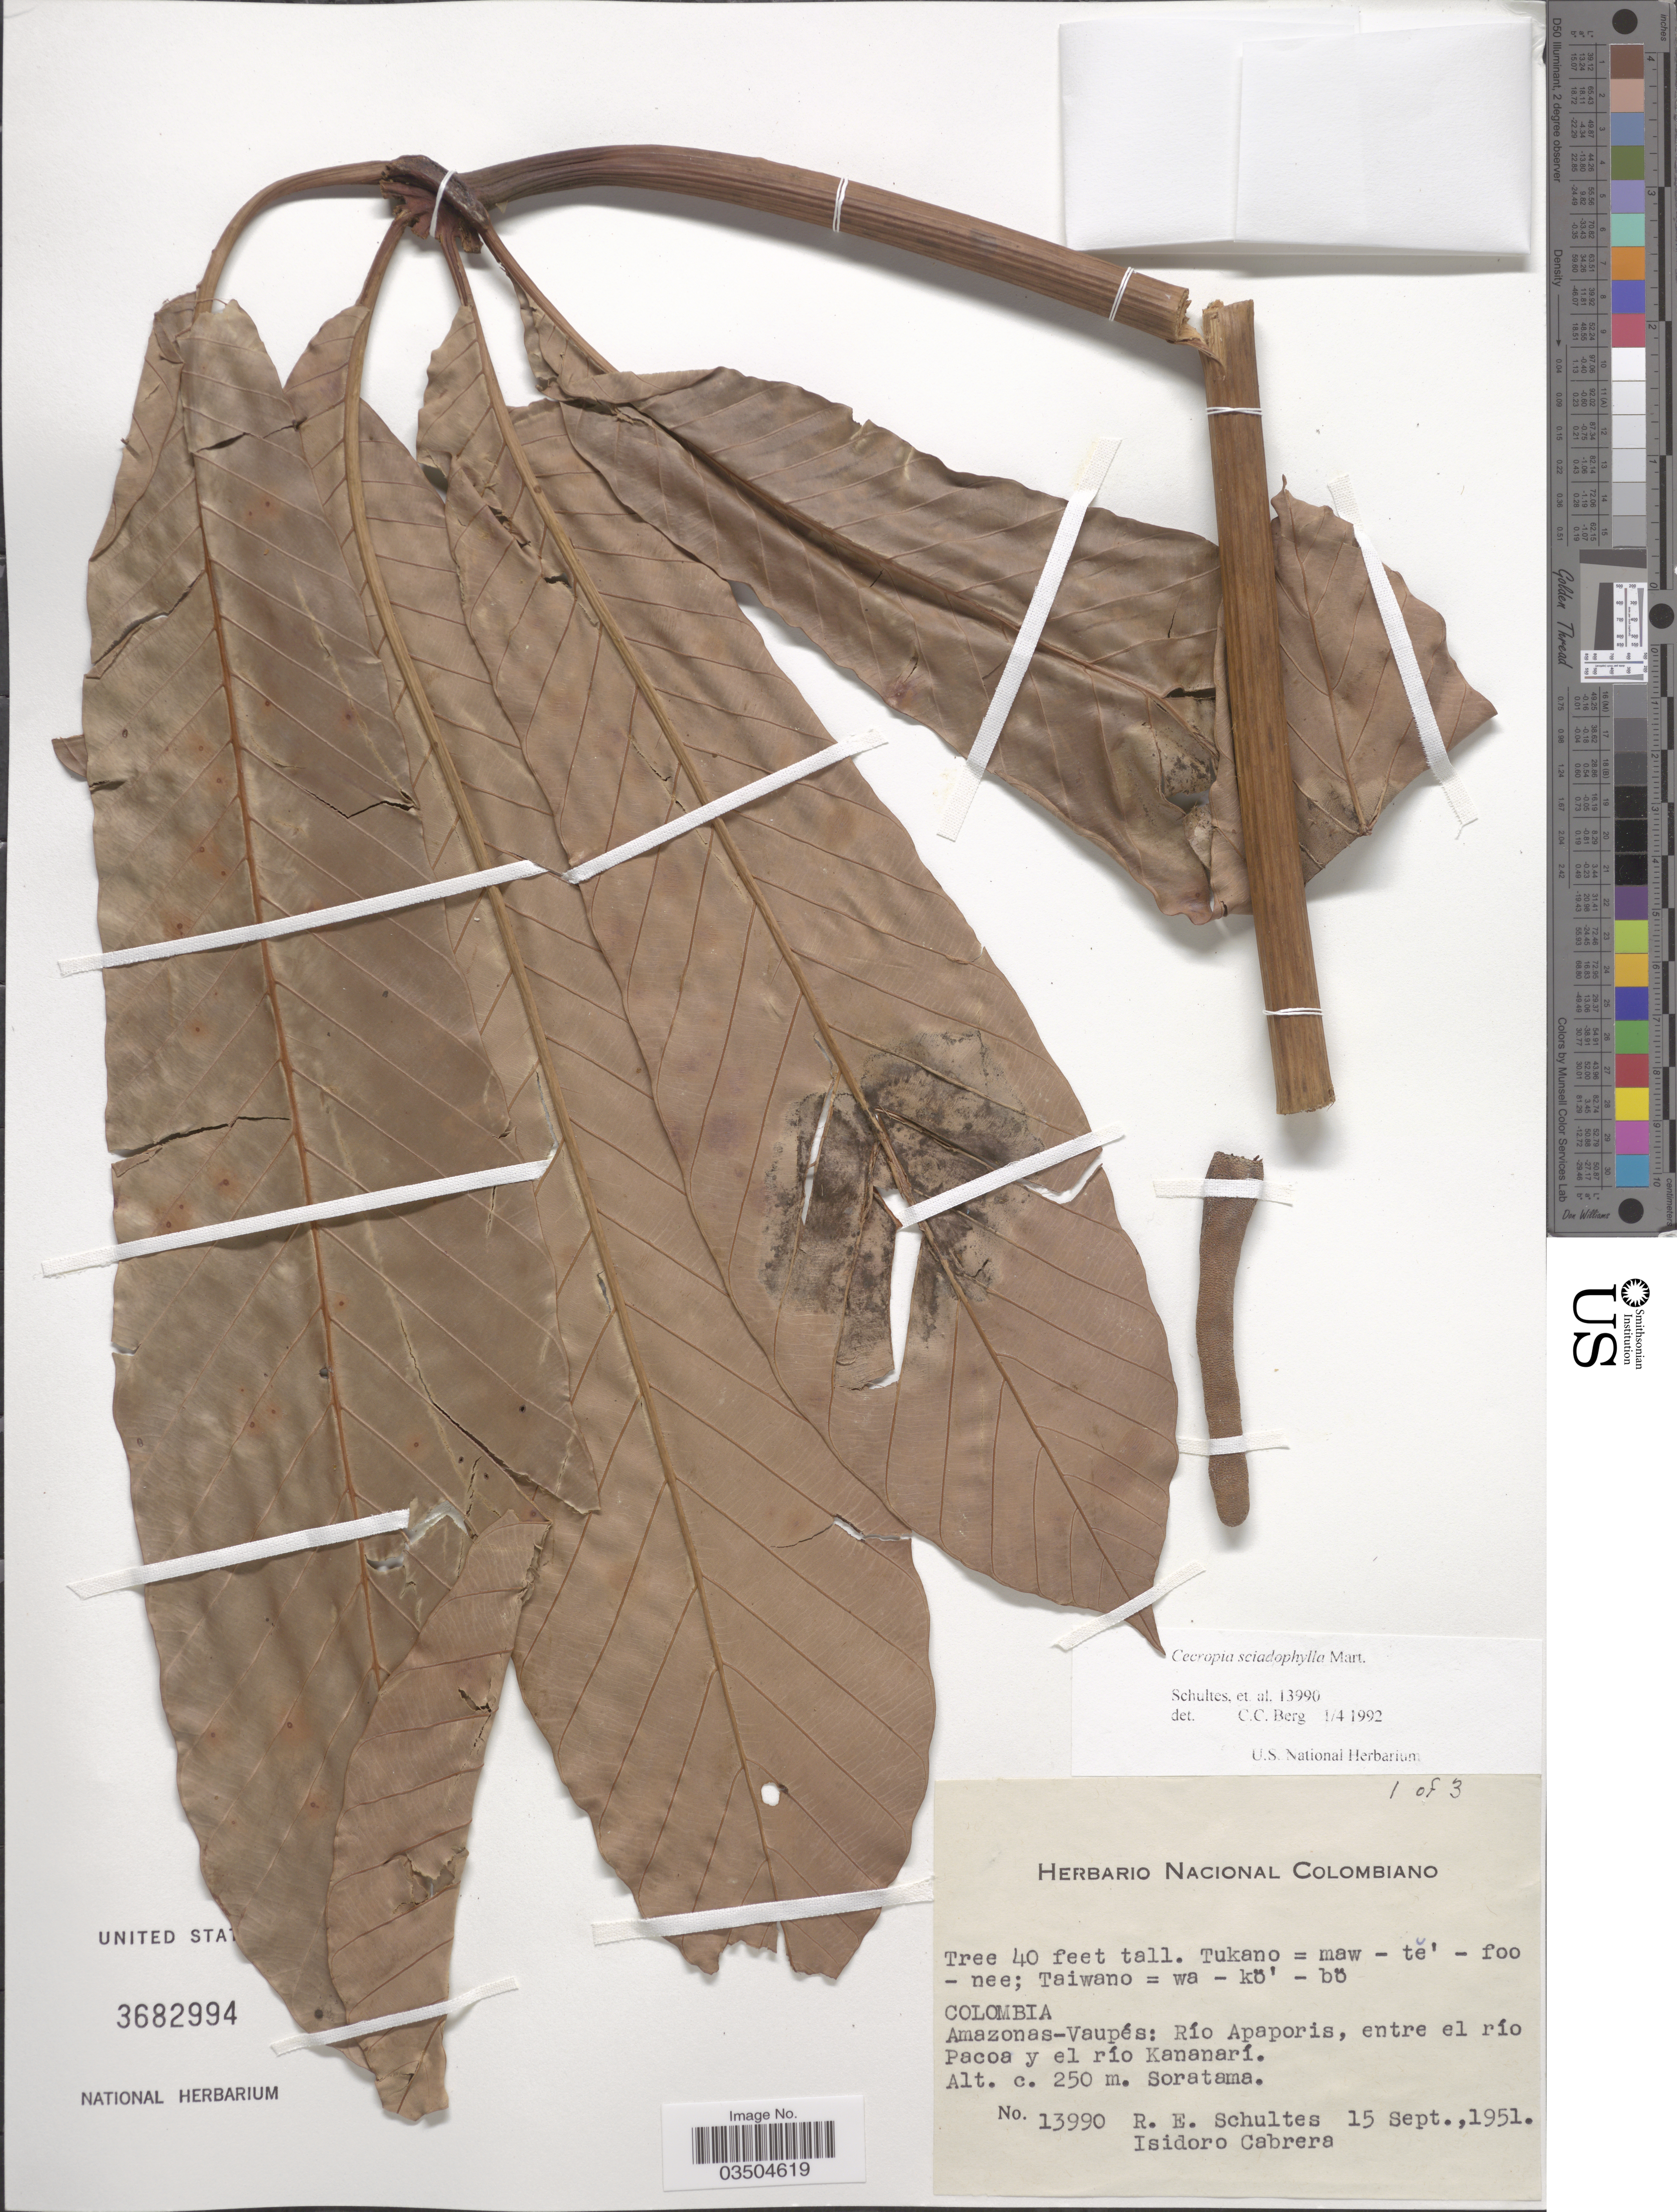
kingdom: Plantae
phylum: Tracheophyta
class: Magnoliopsida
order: Rosales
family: Urticaceae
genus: Cecropia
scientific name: Cecropia sciadophylla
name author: Mart.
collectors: R. E. Schultes & I. Cabrera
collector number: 13990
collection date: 1951-09-15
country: Colombia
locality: Amazonas- Vaupés: Río Apaporis, entre el río Pacoa y el río Kananarí. Soratama.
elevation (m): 250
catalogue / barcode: US 3682994